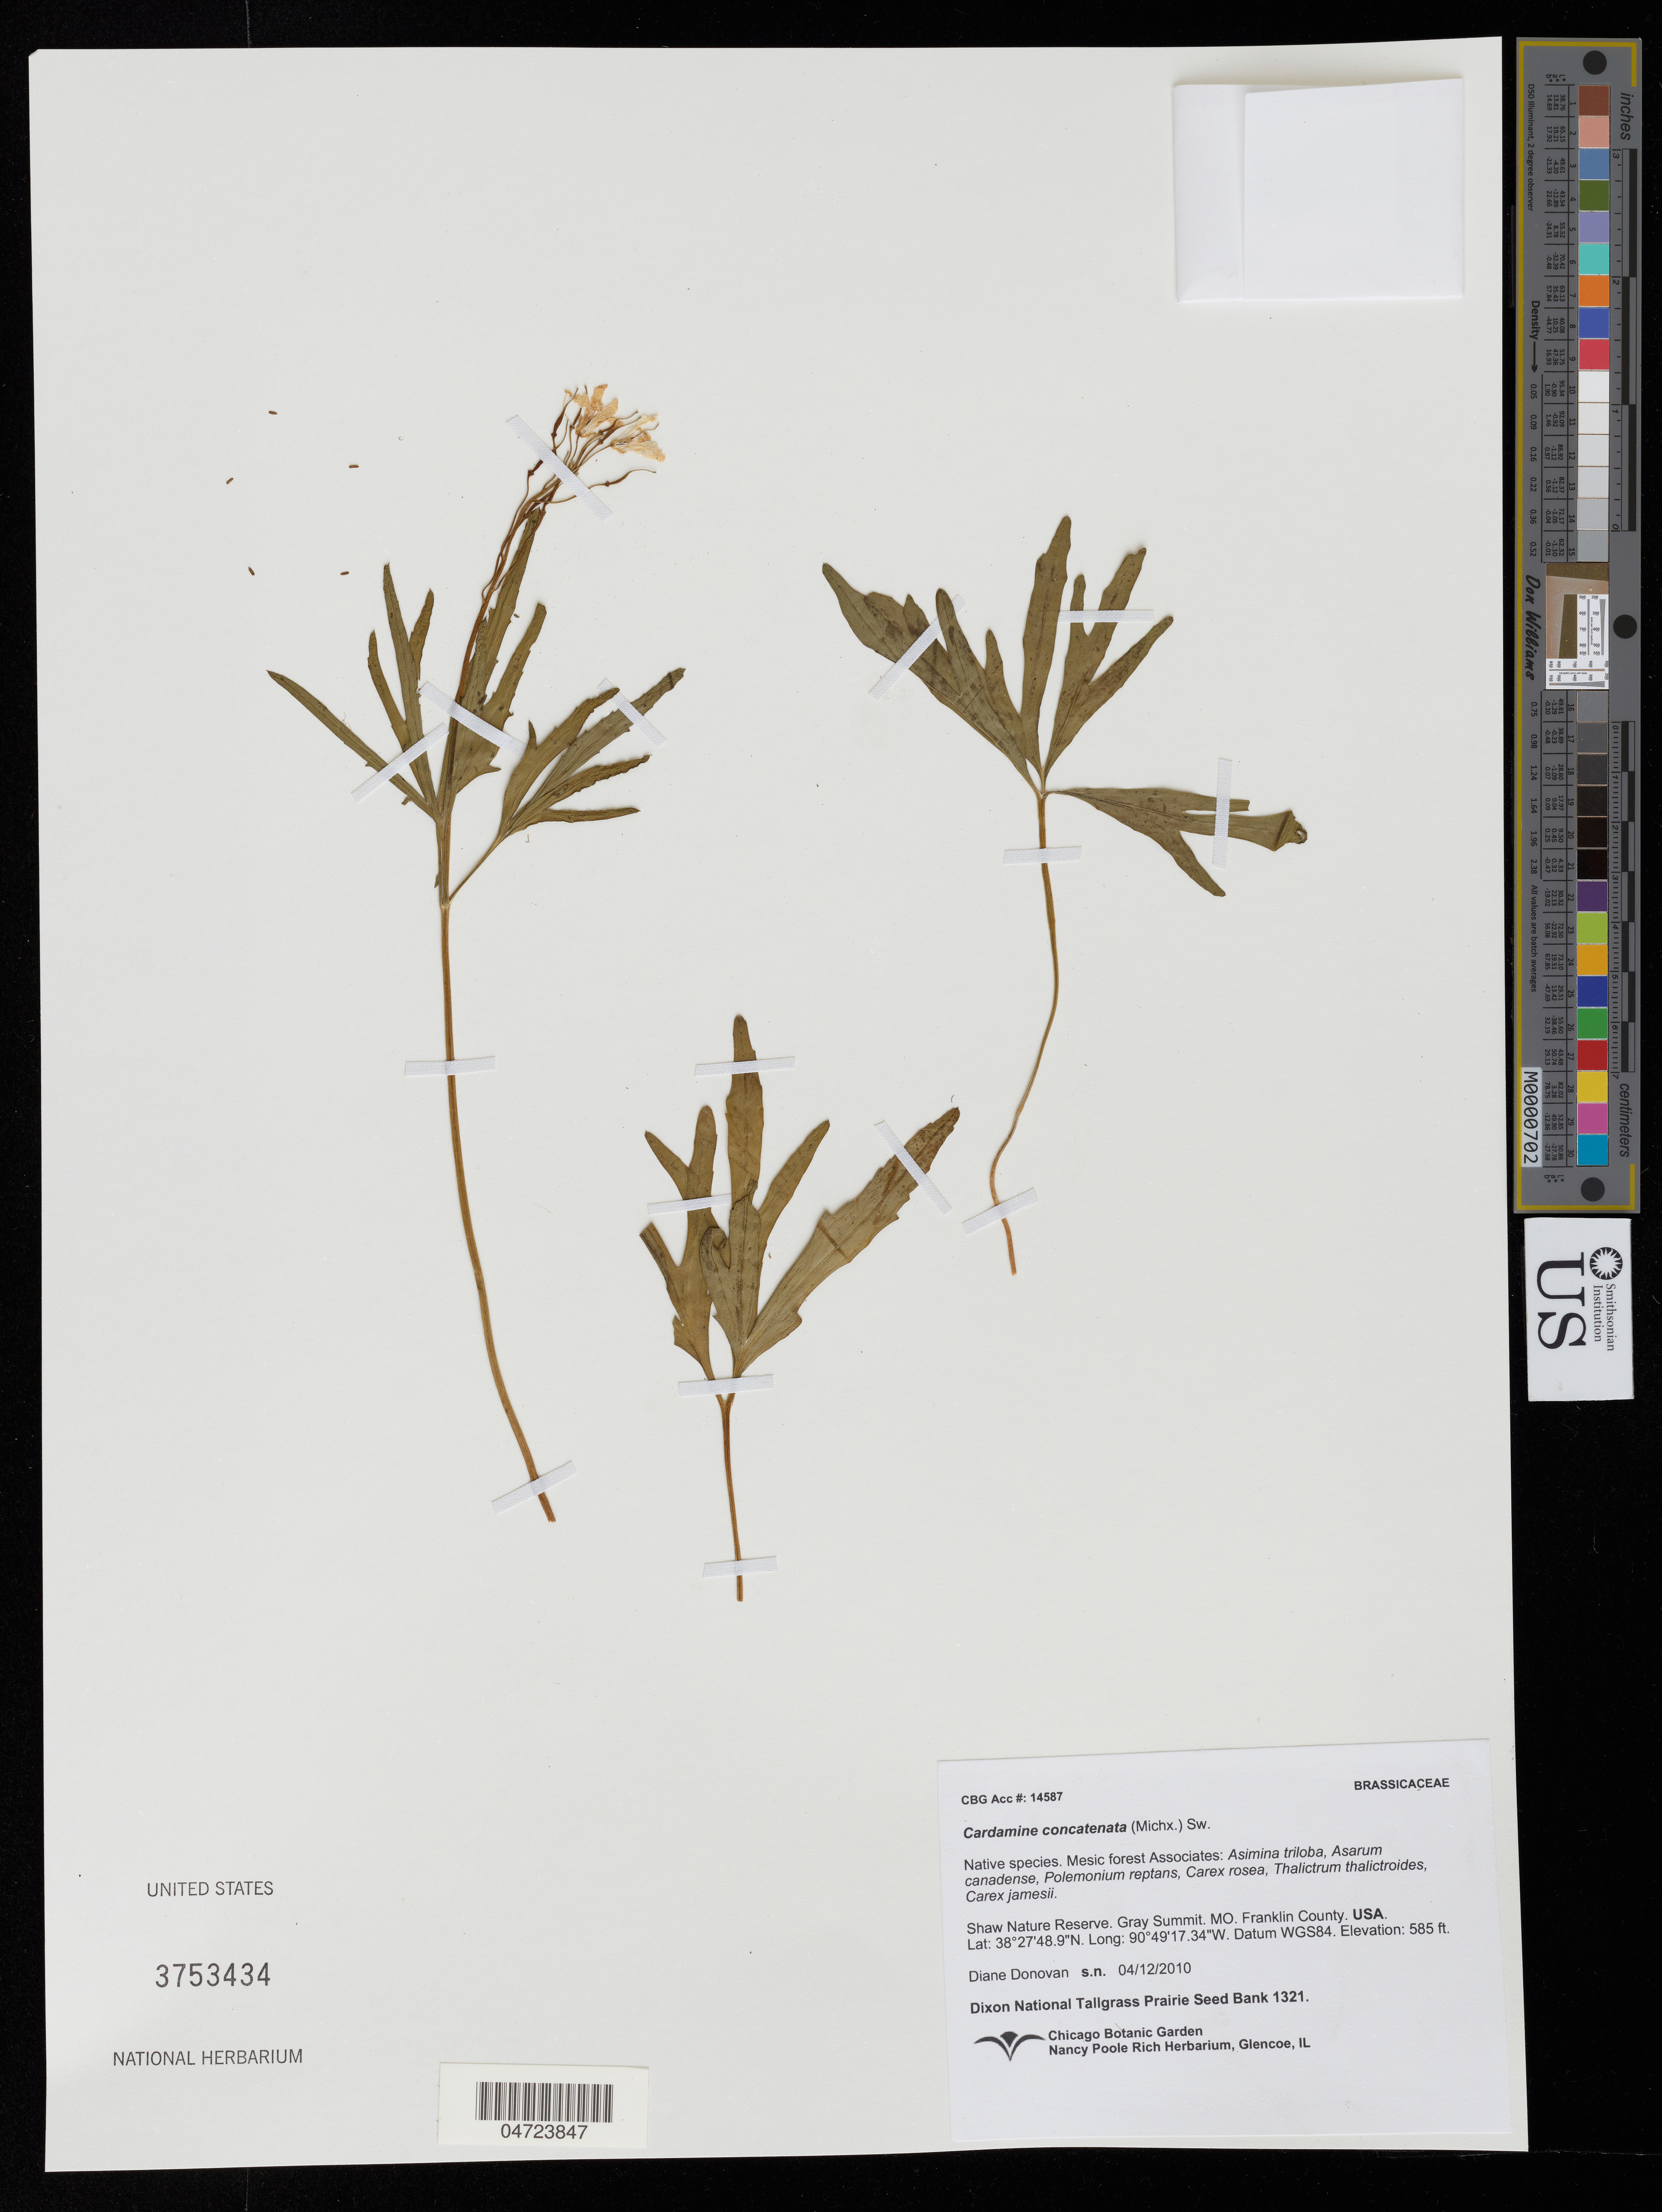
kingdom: Plantae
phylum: Tracheophyta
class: Magnoliopsida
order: Brassicales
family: Brassicaceae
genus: Cardamine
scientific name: Cardamine concatenata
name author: (Michx.) Sw.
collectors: D. Donovan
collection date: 2010-04-12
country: United States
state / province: Missouri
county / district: Franklin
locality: Shaw Nature Reserve. Gray Summit. MO. Franklin County. Datum WGS84.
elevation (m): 178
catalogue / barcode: US 3753434